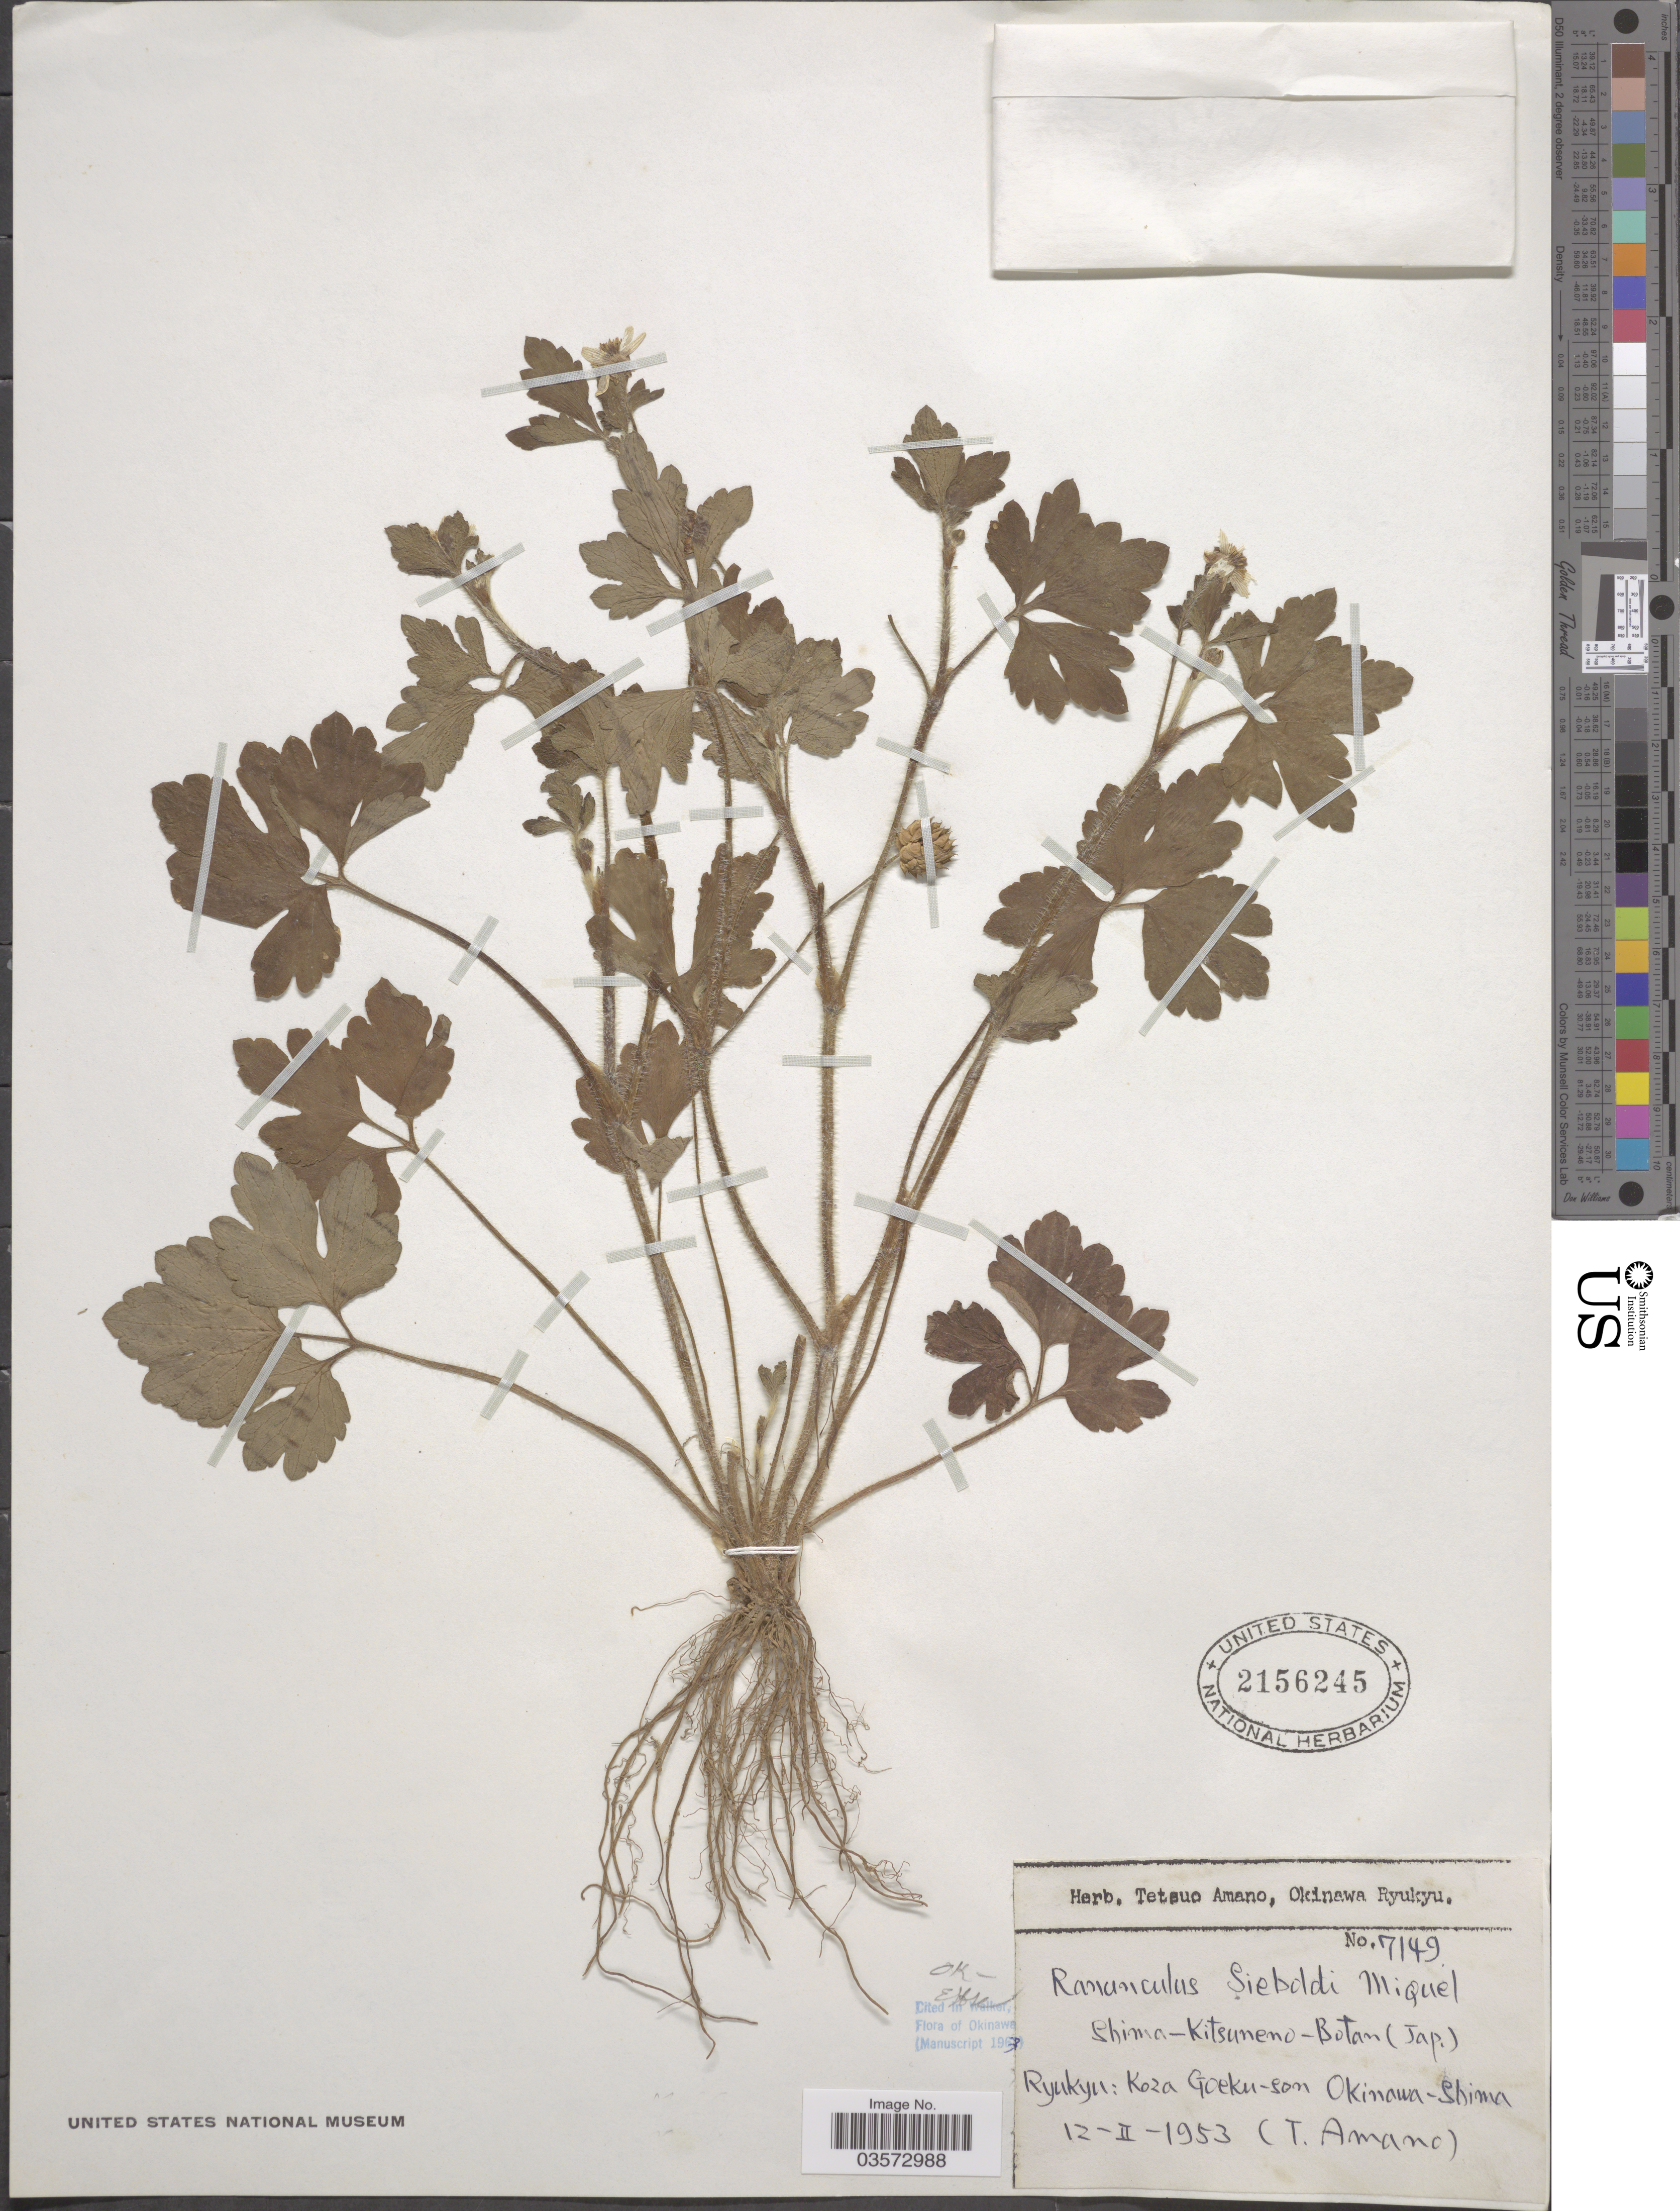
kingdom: Plantae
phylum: Tracheophyta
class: Magnoliopsida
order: Ranunculales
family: Ranunculaceae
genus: Ranunculus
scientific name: Ranunculus sieboldii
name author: Miq.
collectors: T. Amano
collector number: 7149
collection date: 1953-02-12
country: Japan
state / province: Okinawa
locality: Ryukyu: Koza Goeku-Son Okinawa-Shima.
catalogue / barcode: US 2156245